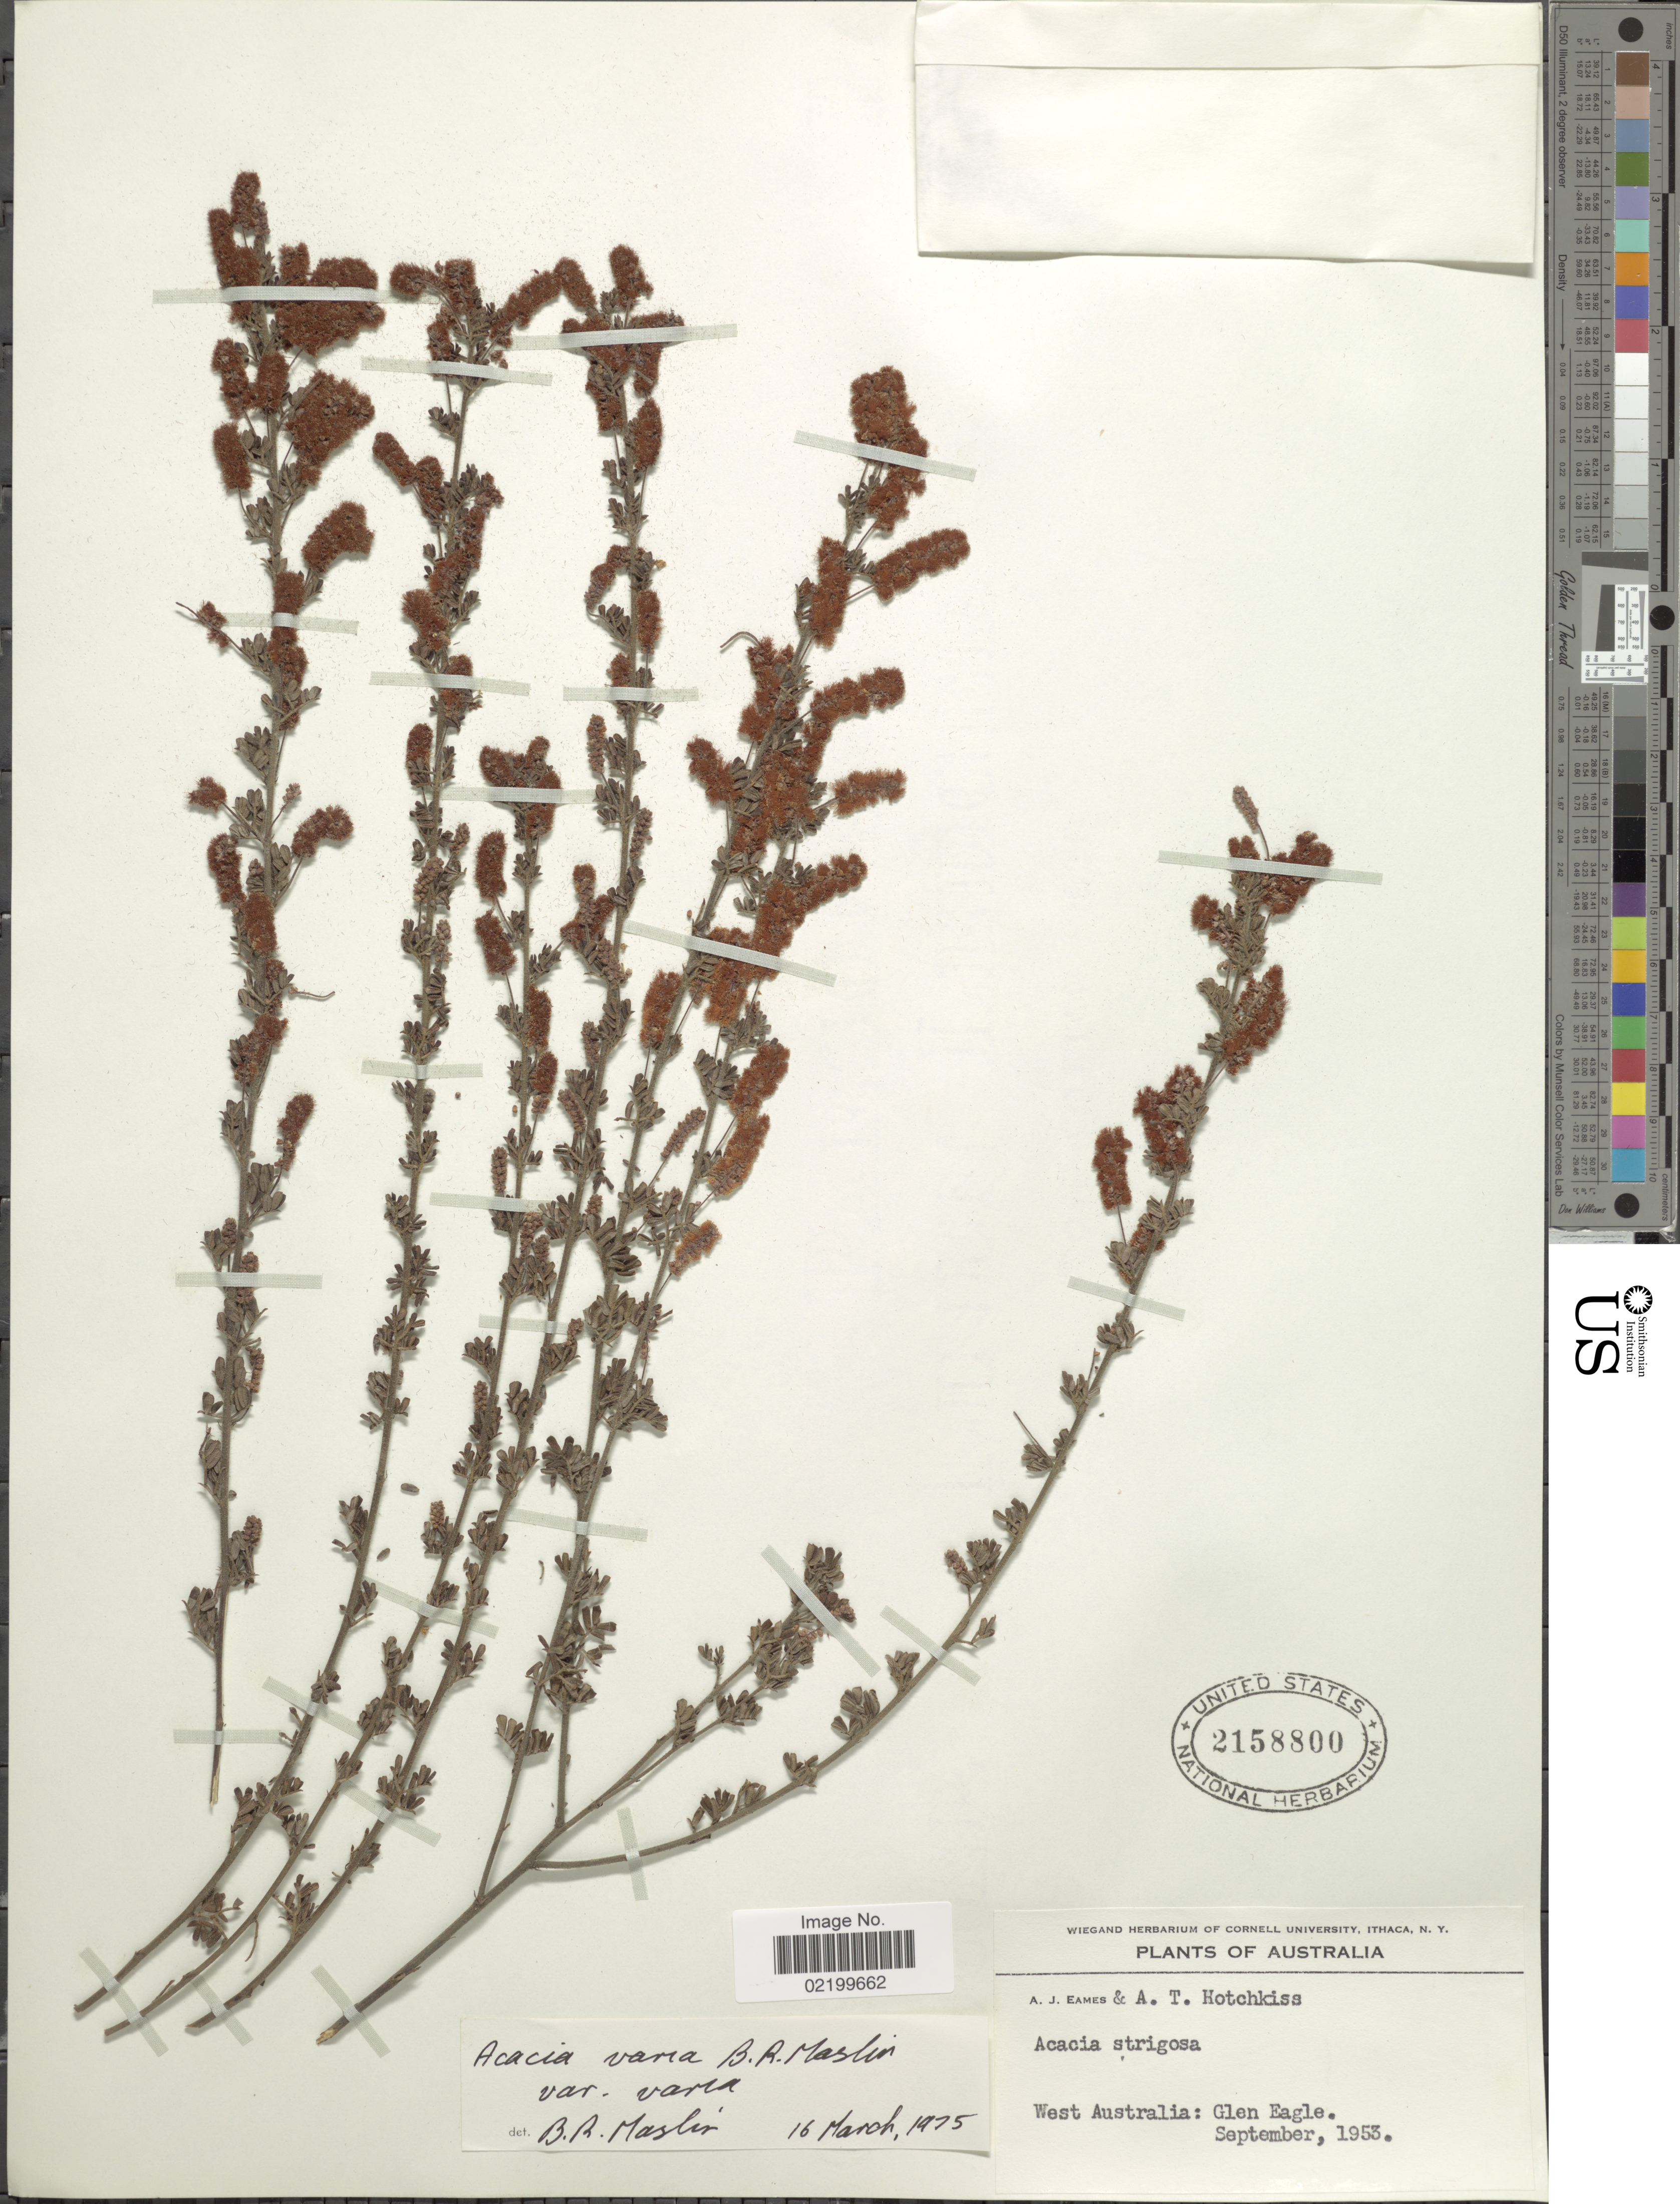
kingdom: Plantae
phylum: Tracheophyta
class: Magnoliopsida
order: Fabales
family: Fabaceae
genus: Acacia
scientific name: Acacia varia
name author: Maslin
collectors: A. J. Eames & A. Hotchkiss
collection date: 1953-09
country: Australia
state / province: Western Australia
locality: West Australia: Glen Eagle.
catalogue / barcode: US 2158800